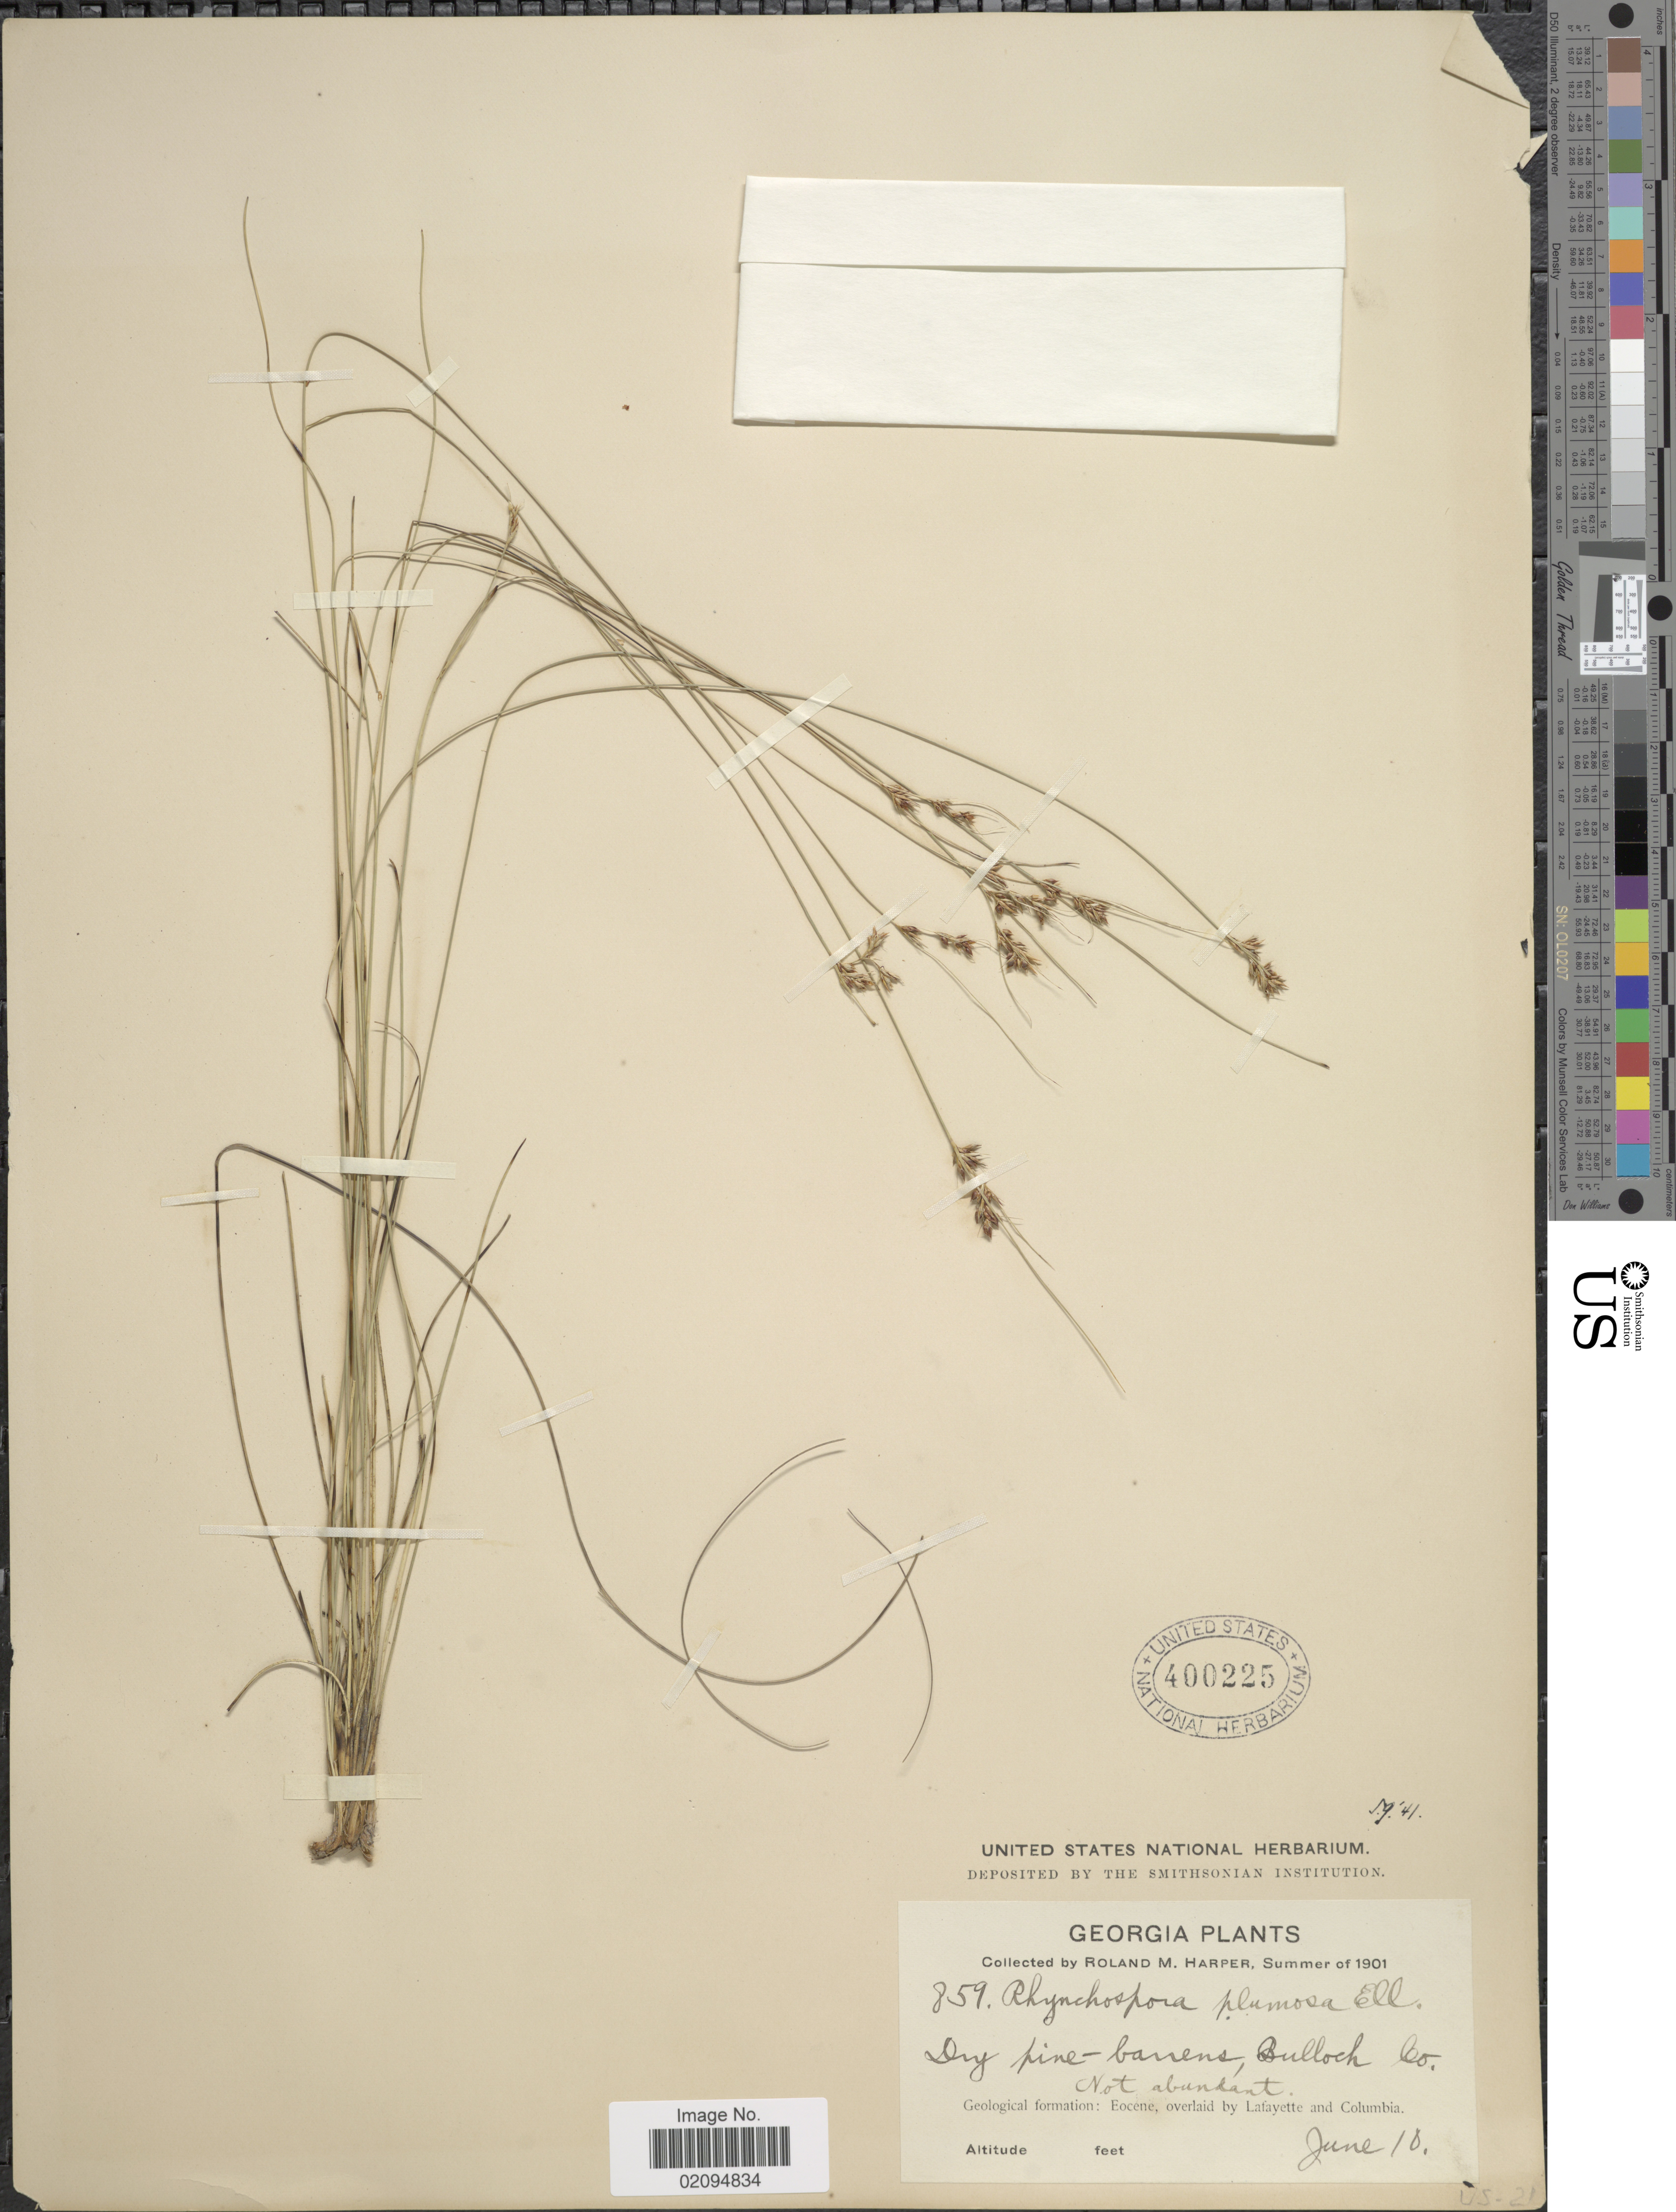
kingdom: Plantae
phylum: Tracheophyta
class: Liliopsida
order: Poales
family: Cyperaceae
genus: Rhynchospora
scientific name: Rhynchospora plumosa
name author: Elliott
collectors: R. M. Harper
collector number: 859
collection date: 1901-06-10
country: United States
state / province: Georgia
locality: Bulloch Co. Geological formation: Eocene; overlaid by Lafayette and Columbia.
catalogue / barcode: US 400225